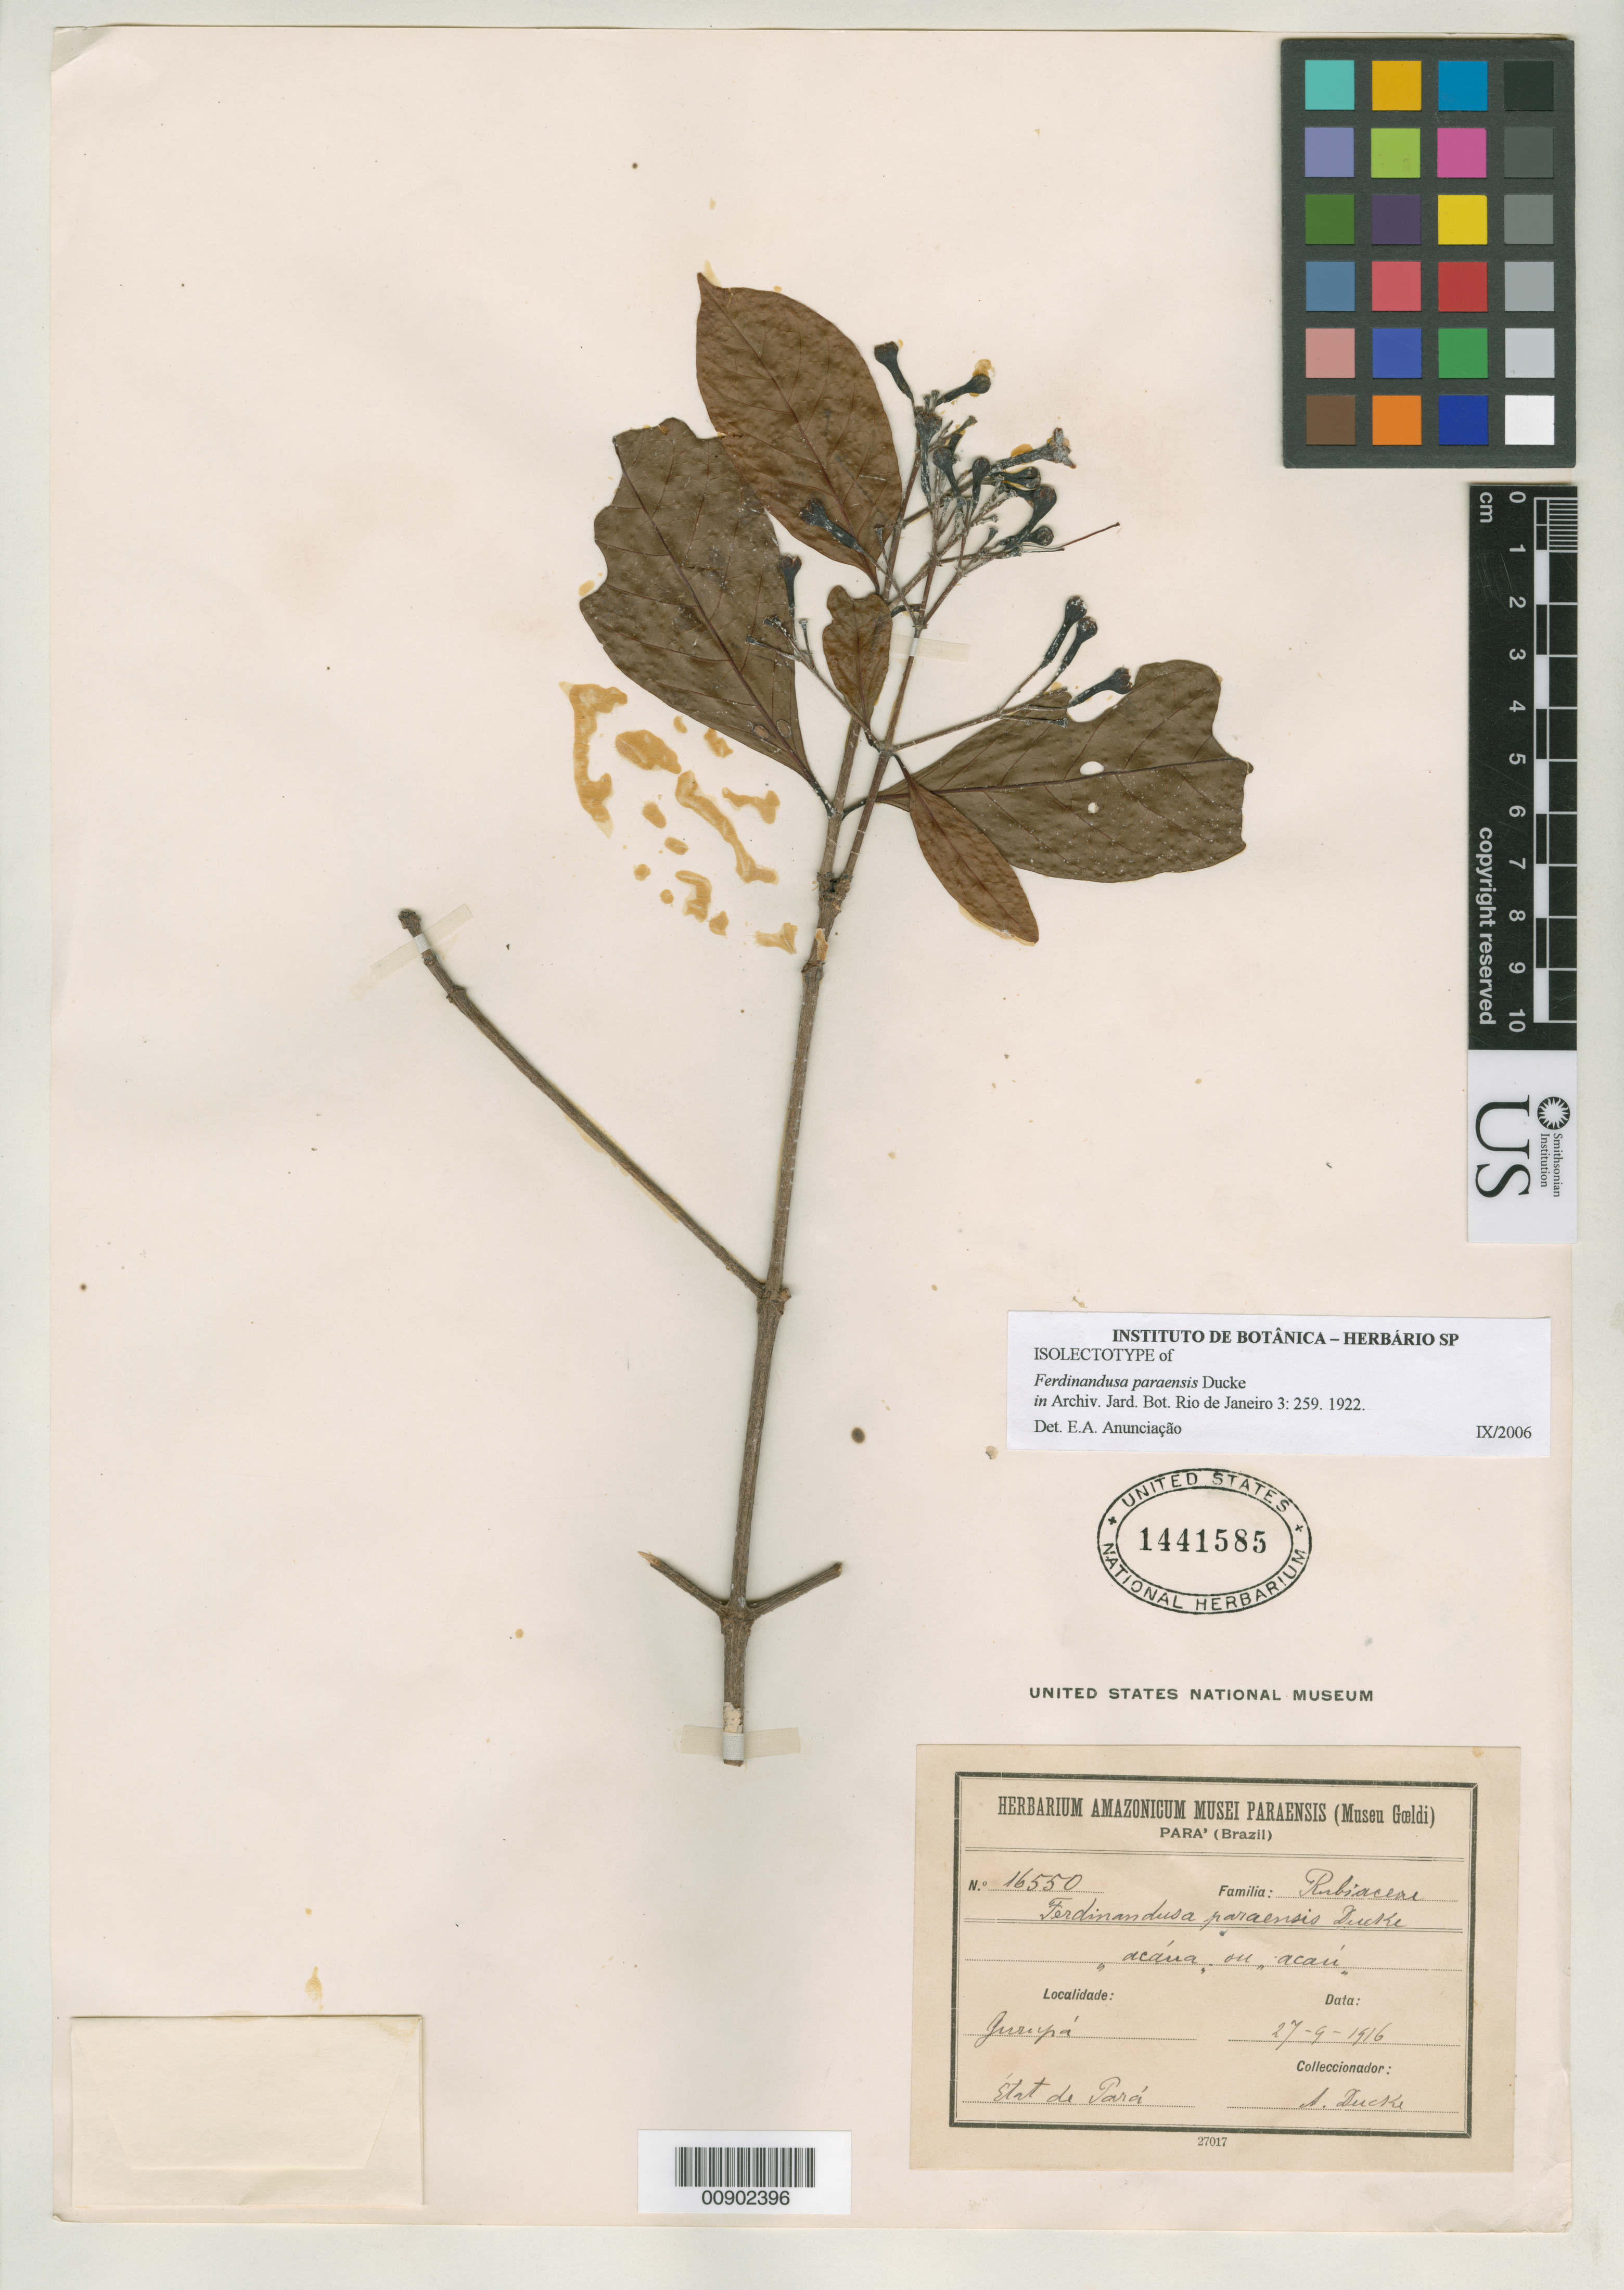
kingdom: Plantae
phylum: Tracheophyta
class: Magnoliopsida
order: Gentianales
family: Rubiaceae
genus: Ferdinandusa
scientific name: Ferdinandusa paraensis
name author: Ducke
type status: Syntype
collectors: A. Ducke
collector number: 16550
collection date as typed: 27 Sep 1916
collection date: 1916-09-27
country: Brazil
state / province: Pará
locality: Gurupá.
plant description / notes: Sheet annotated by E.A. Anunciação (2006) as "isolectotype"; ined.? (lectotypification publication not found).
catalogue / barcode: US 1441585